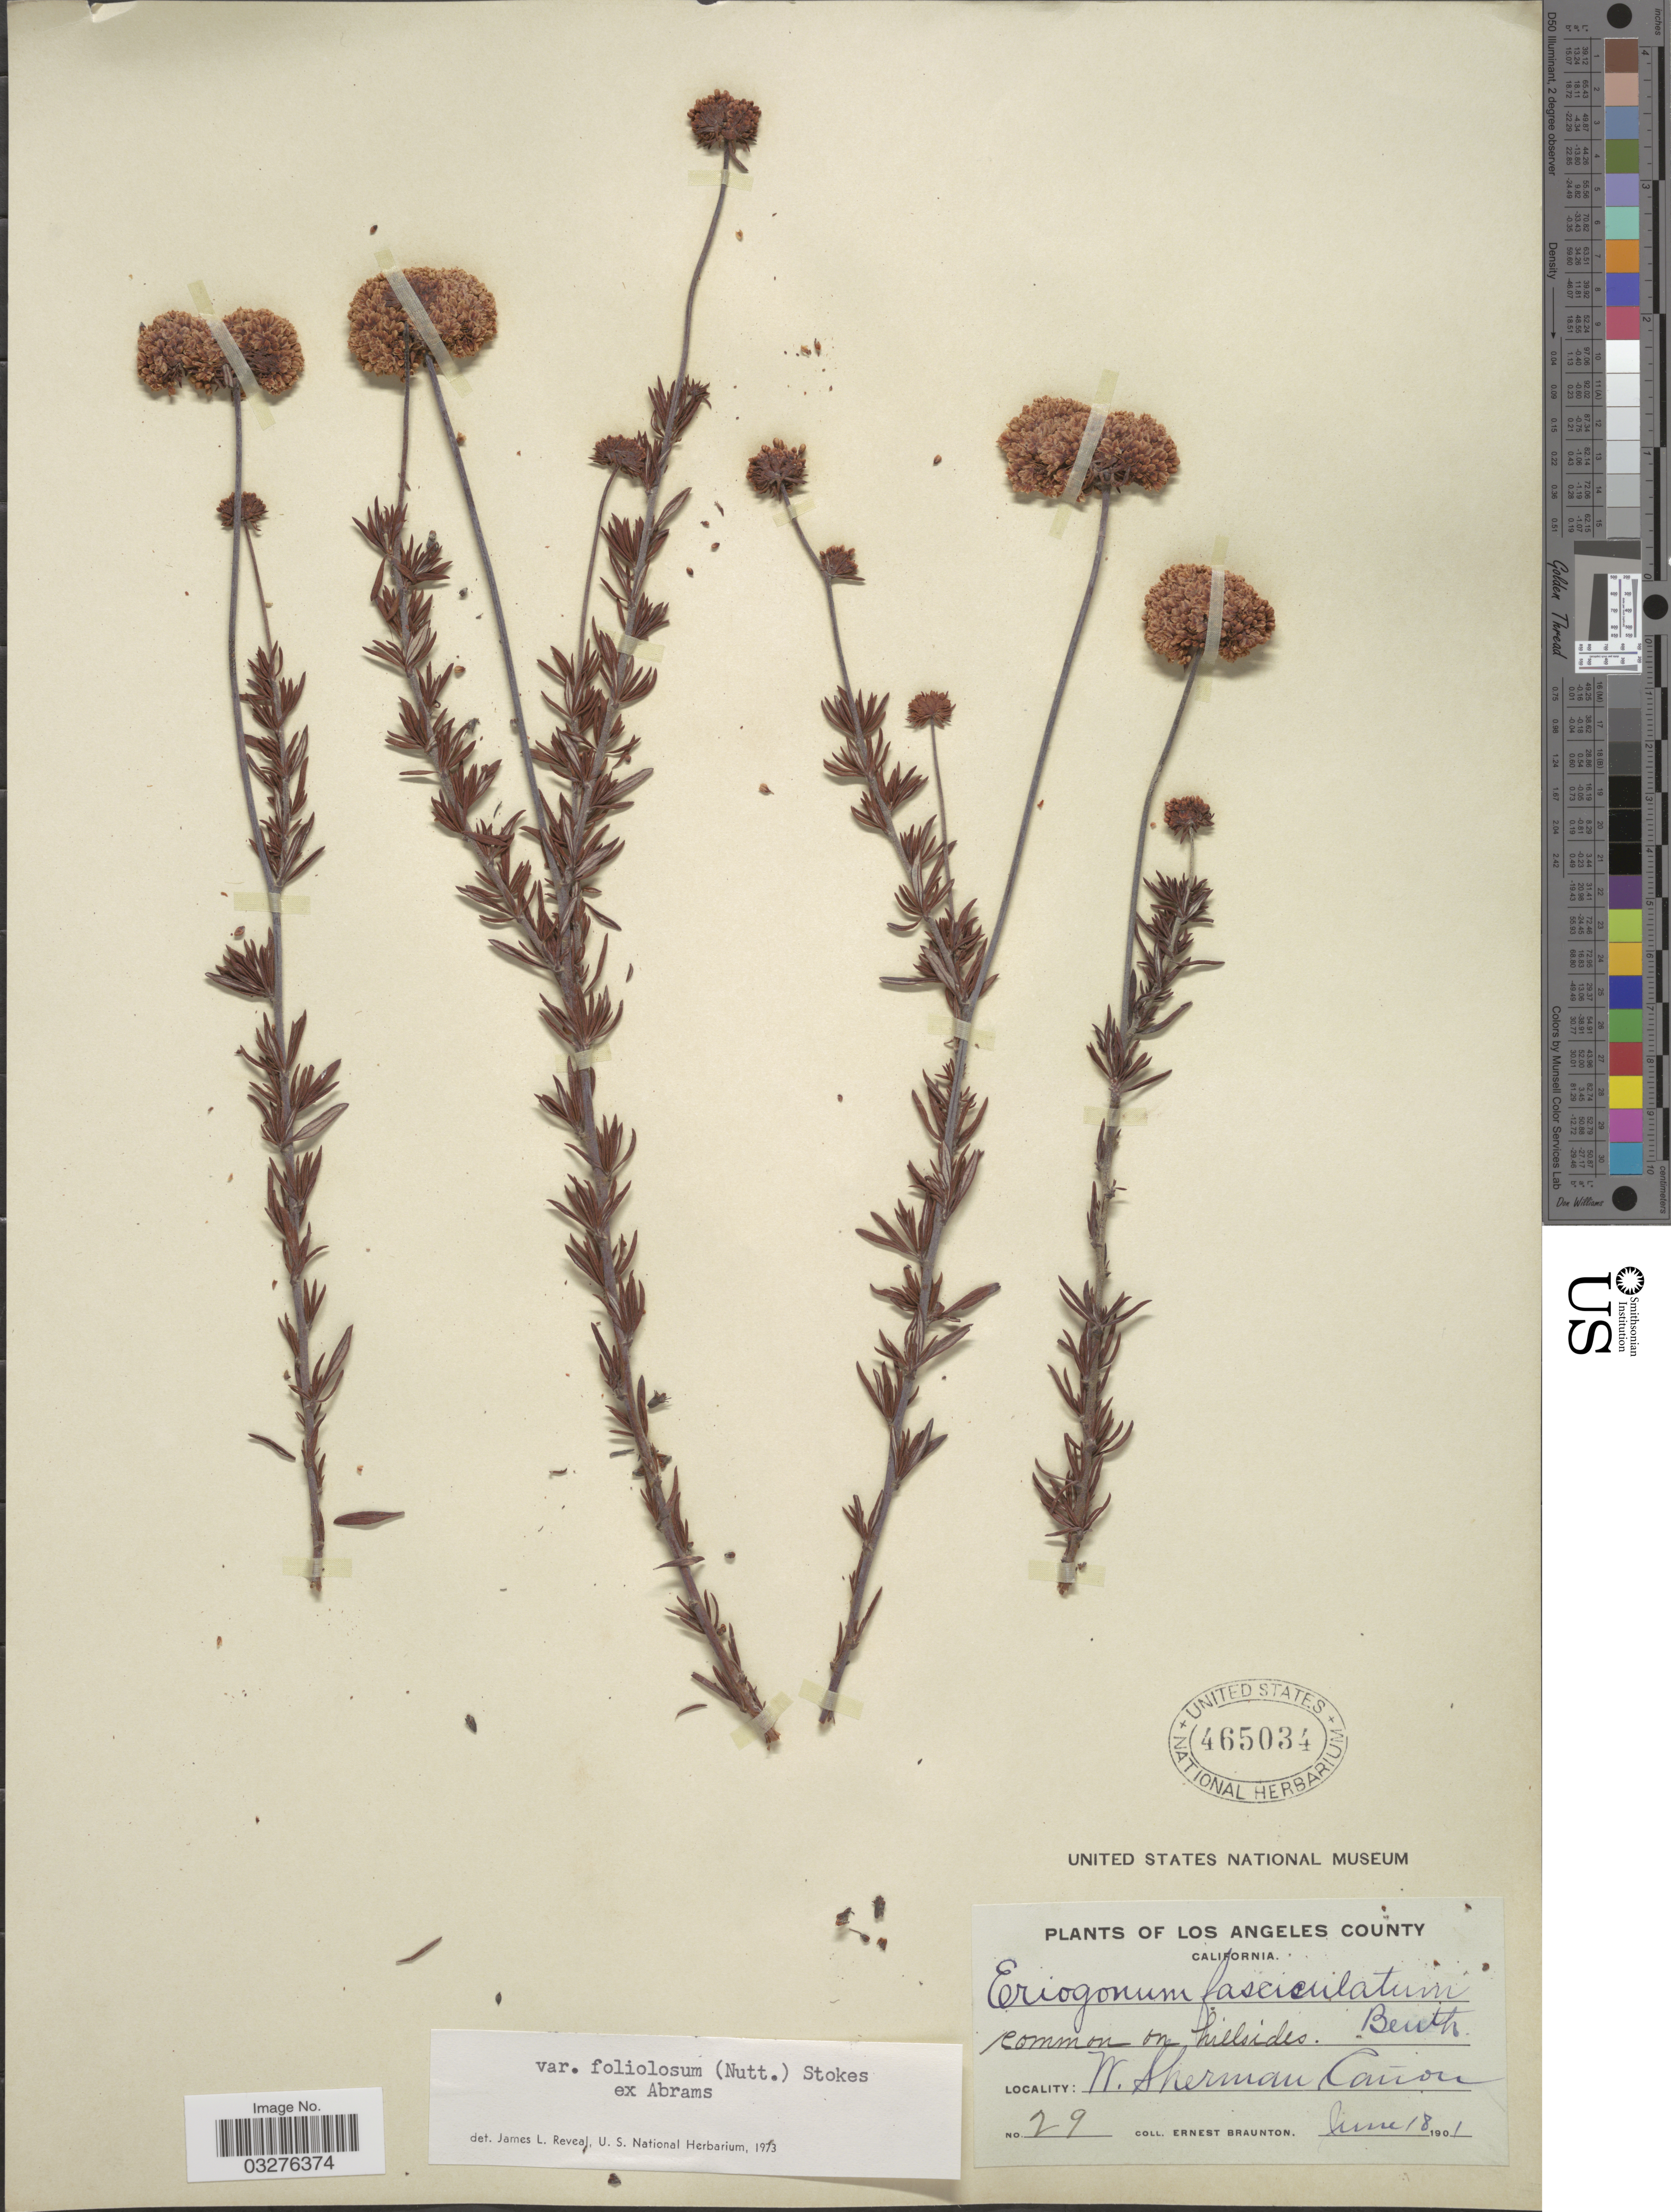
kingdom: Plantae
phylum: Tracheophyta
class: Magnoliopsida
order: Caryophyllales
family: Polygonaceae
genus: Eriogonum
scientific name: Eriogonum fasciculatum var. foliolosum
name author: (Nutt.) S. Stokes ex Abrams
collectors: E. Braunton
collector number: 29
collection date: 1901-06-18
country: United States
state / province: California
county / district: Los Angeles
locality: Los Angeles County, W. Sherman Cañon.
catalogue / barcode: US 465034